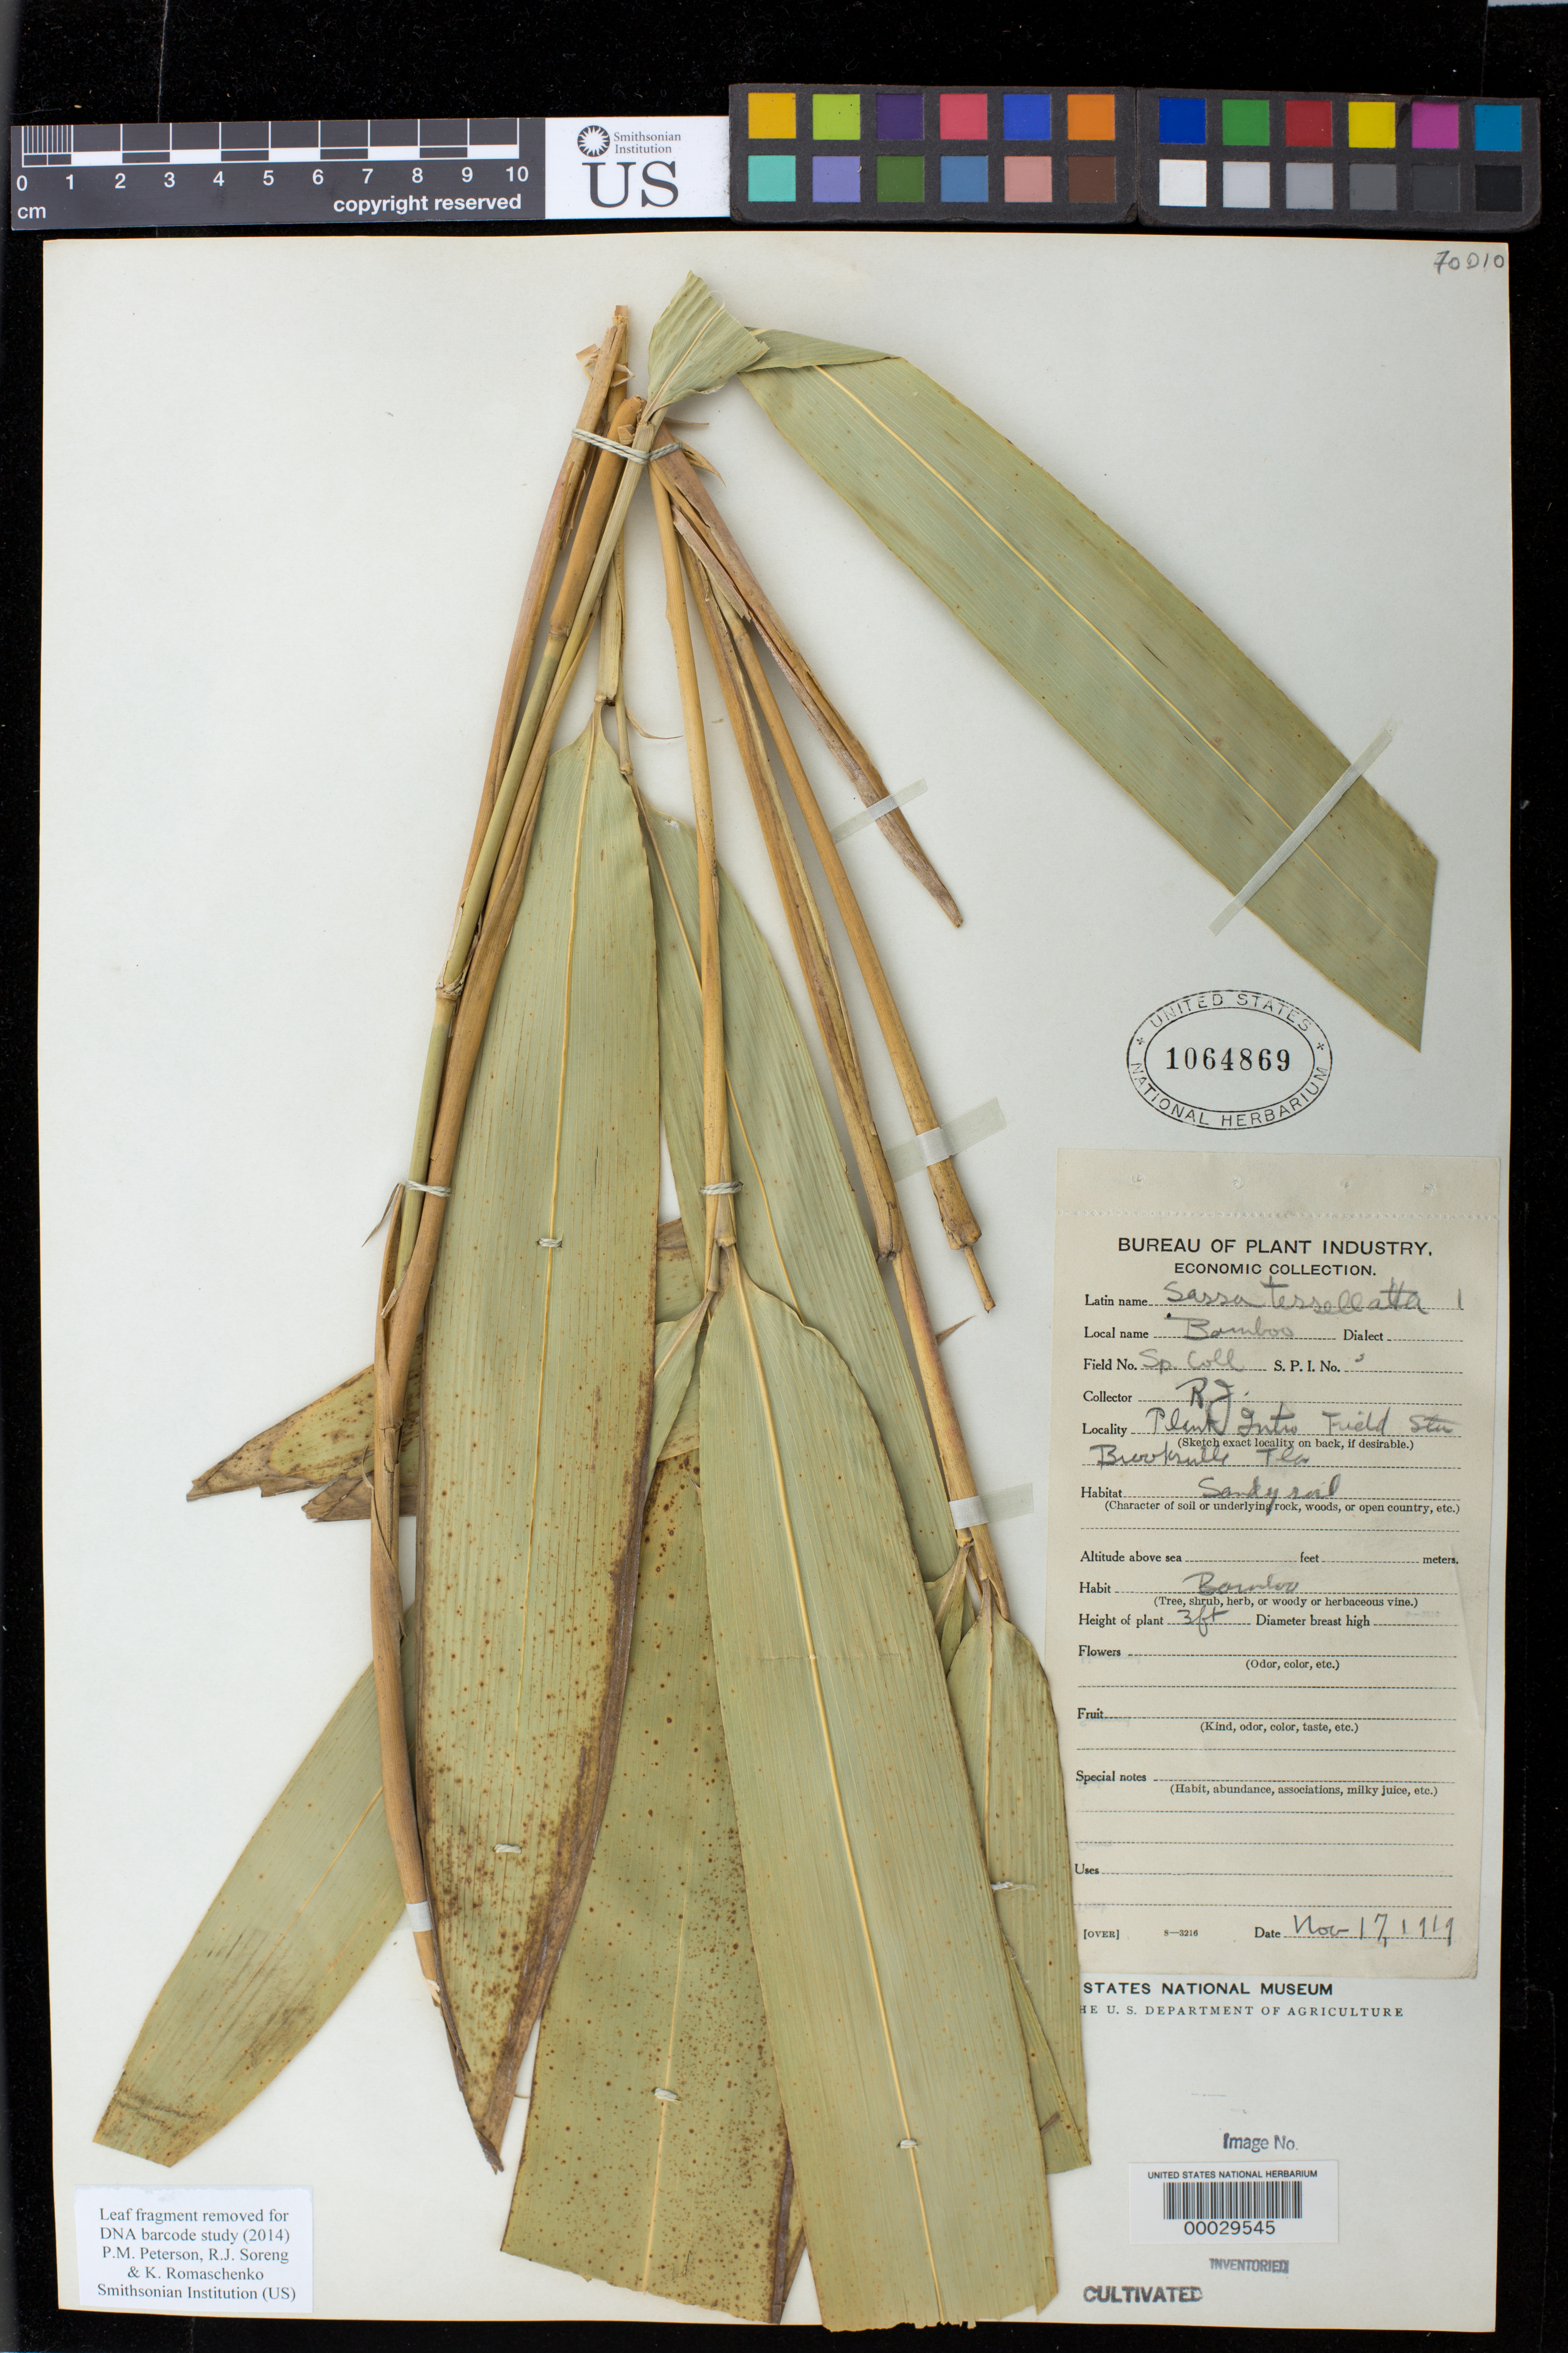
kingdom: Plantae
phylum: Tracheophyta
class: Liliopsida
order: Poales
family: Poaceae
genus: Indocalamus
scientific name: Indocalamus tessellatus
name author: (Munro) Keng f.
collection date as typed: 17 Nov 1919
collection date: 1919-11-17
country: United States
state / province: Florida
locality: Plant intro. field station, brooksville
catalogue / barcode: US 1064869